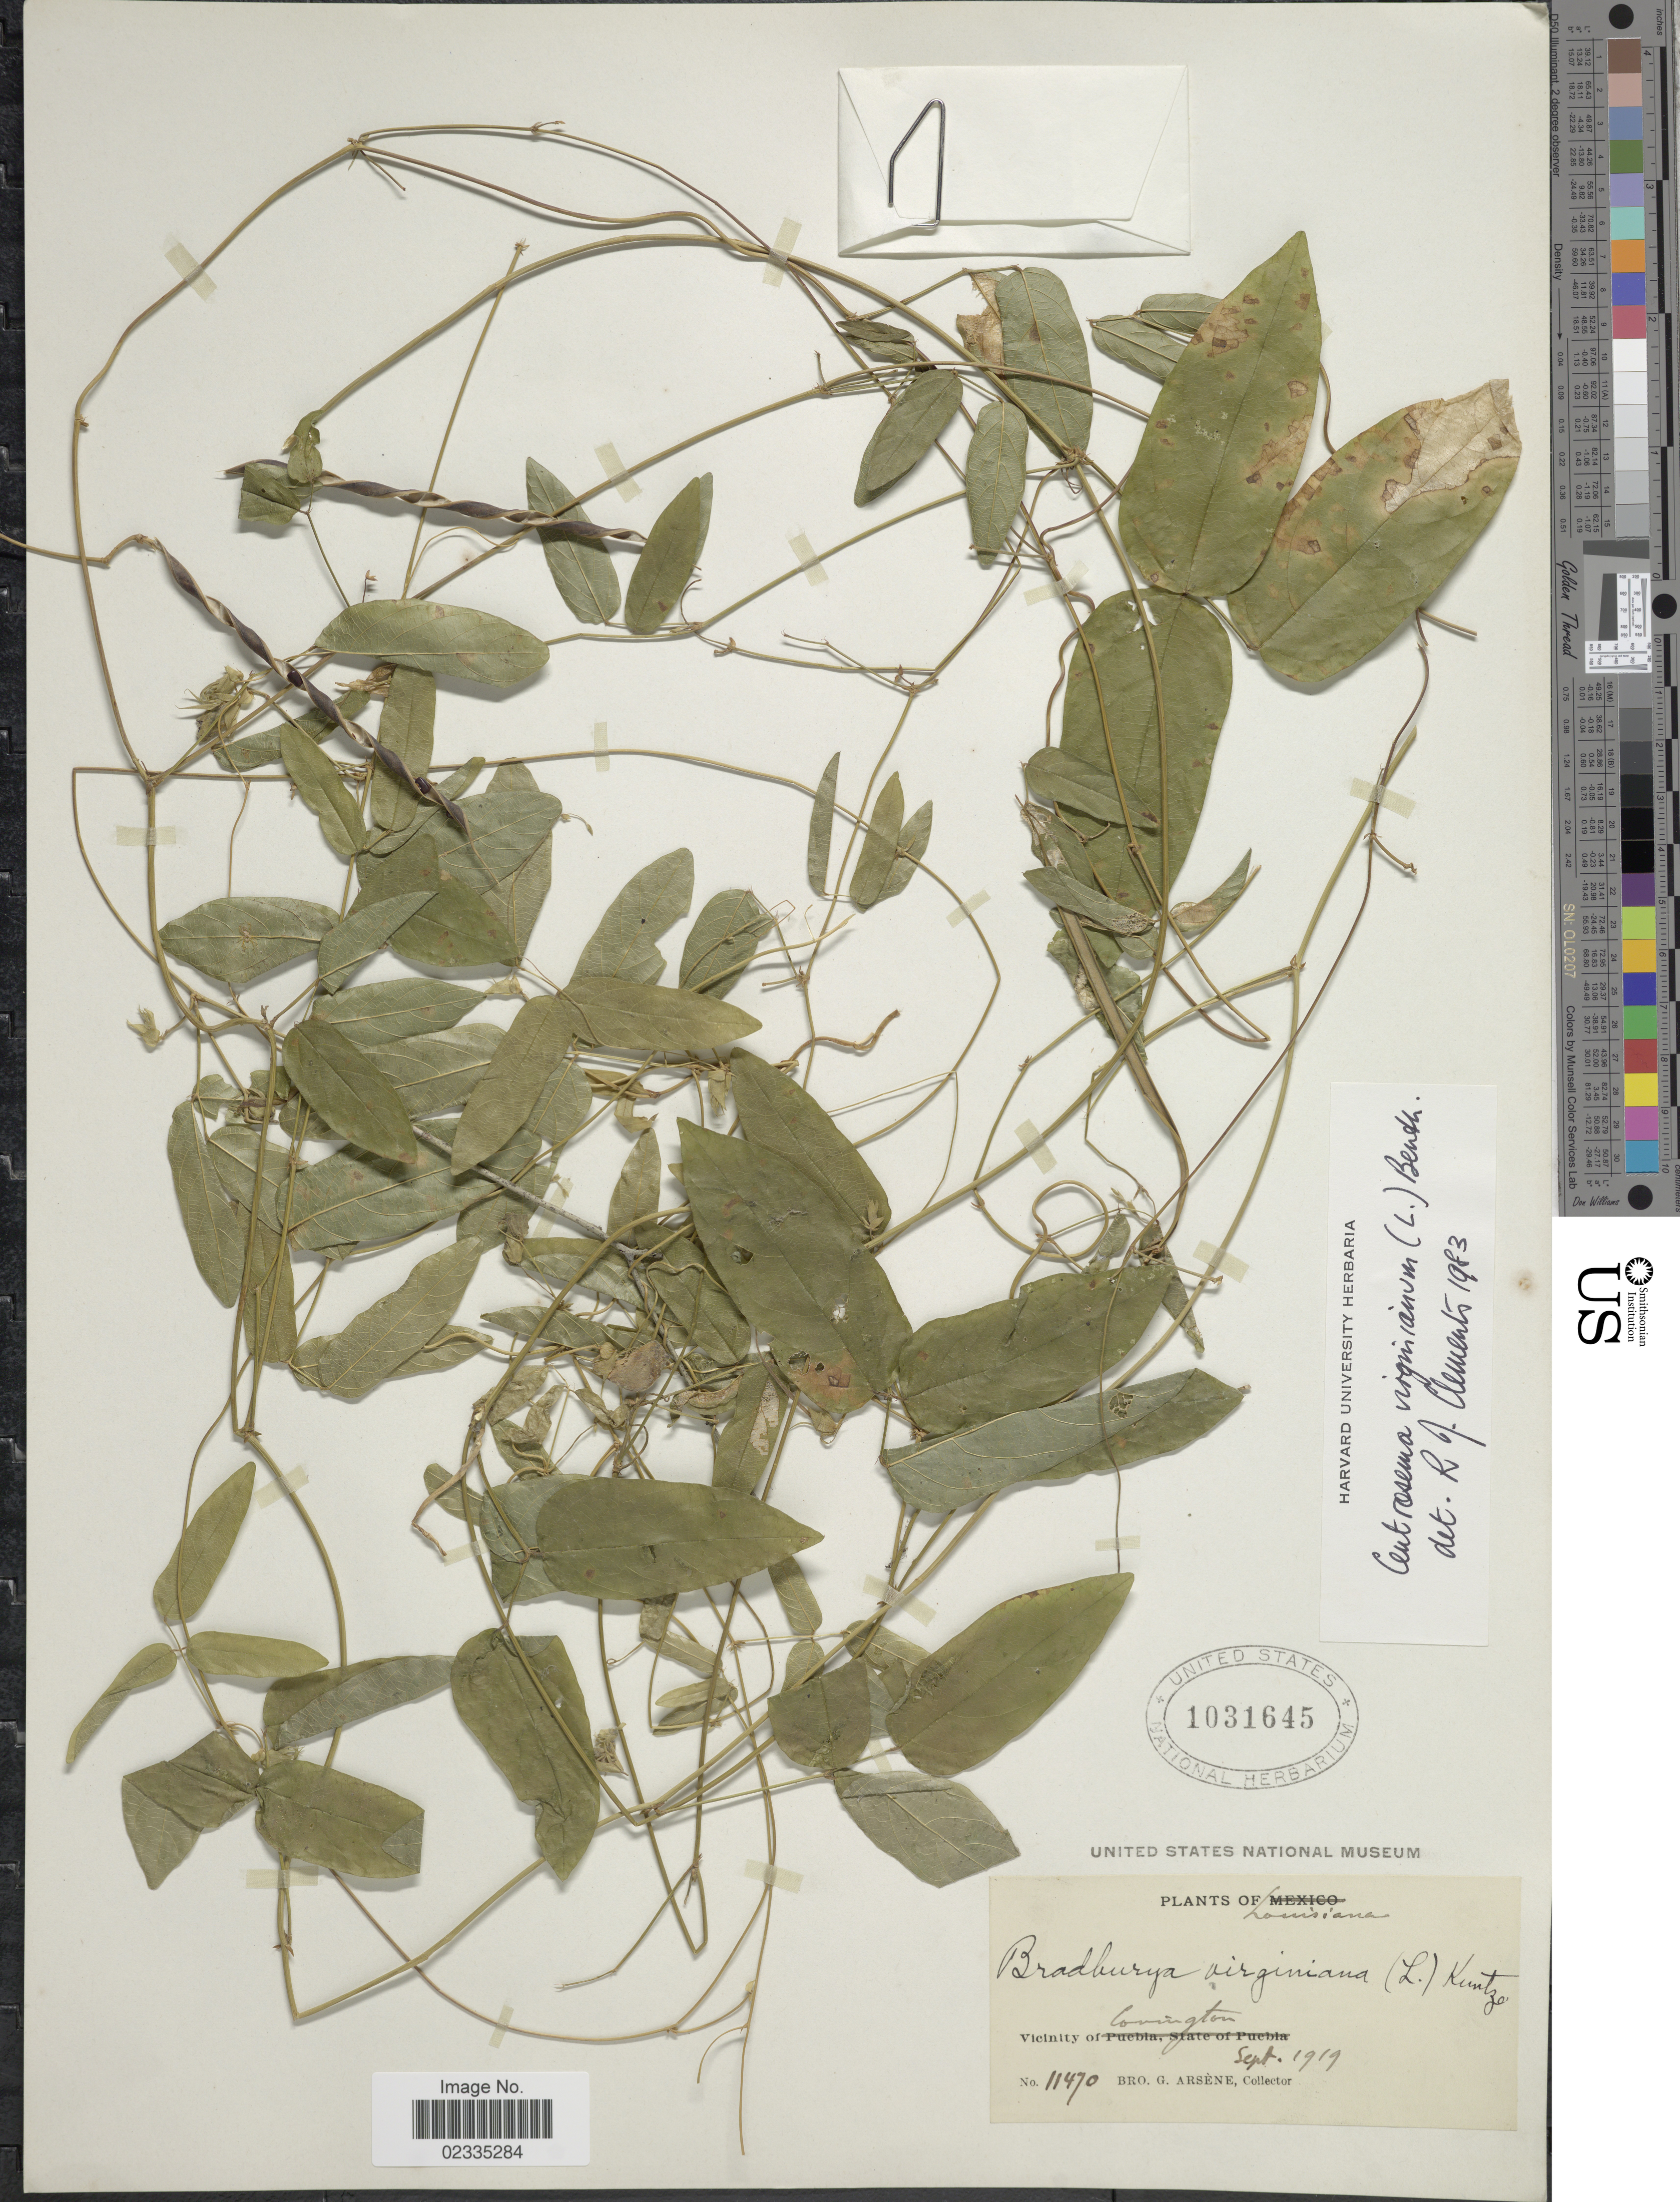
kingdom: Plantae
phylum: Tracheophyta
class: Magnoliopsida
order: Fabales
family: Fabaceae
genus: Centrosema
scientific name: Centrosema virginianum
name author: (L.) Benth.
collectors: Bro. G. Arsène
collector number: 11470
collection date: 1919-09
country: United States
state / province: Louisiana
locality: Vicinity of Covington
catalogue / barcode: US 1031645